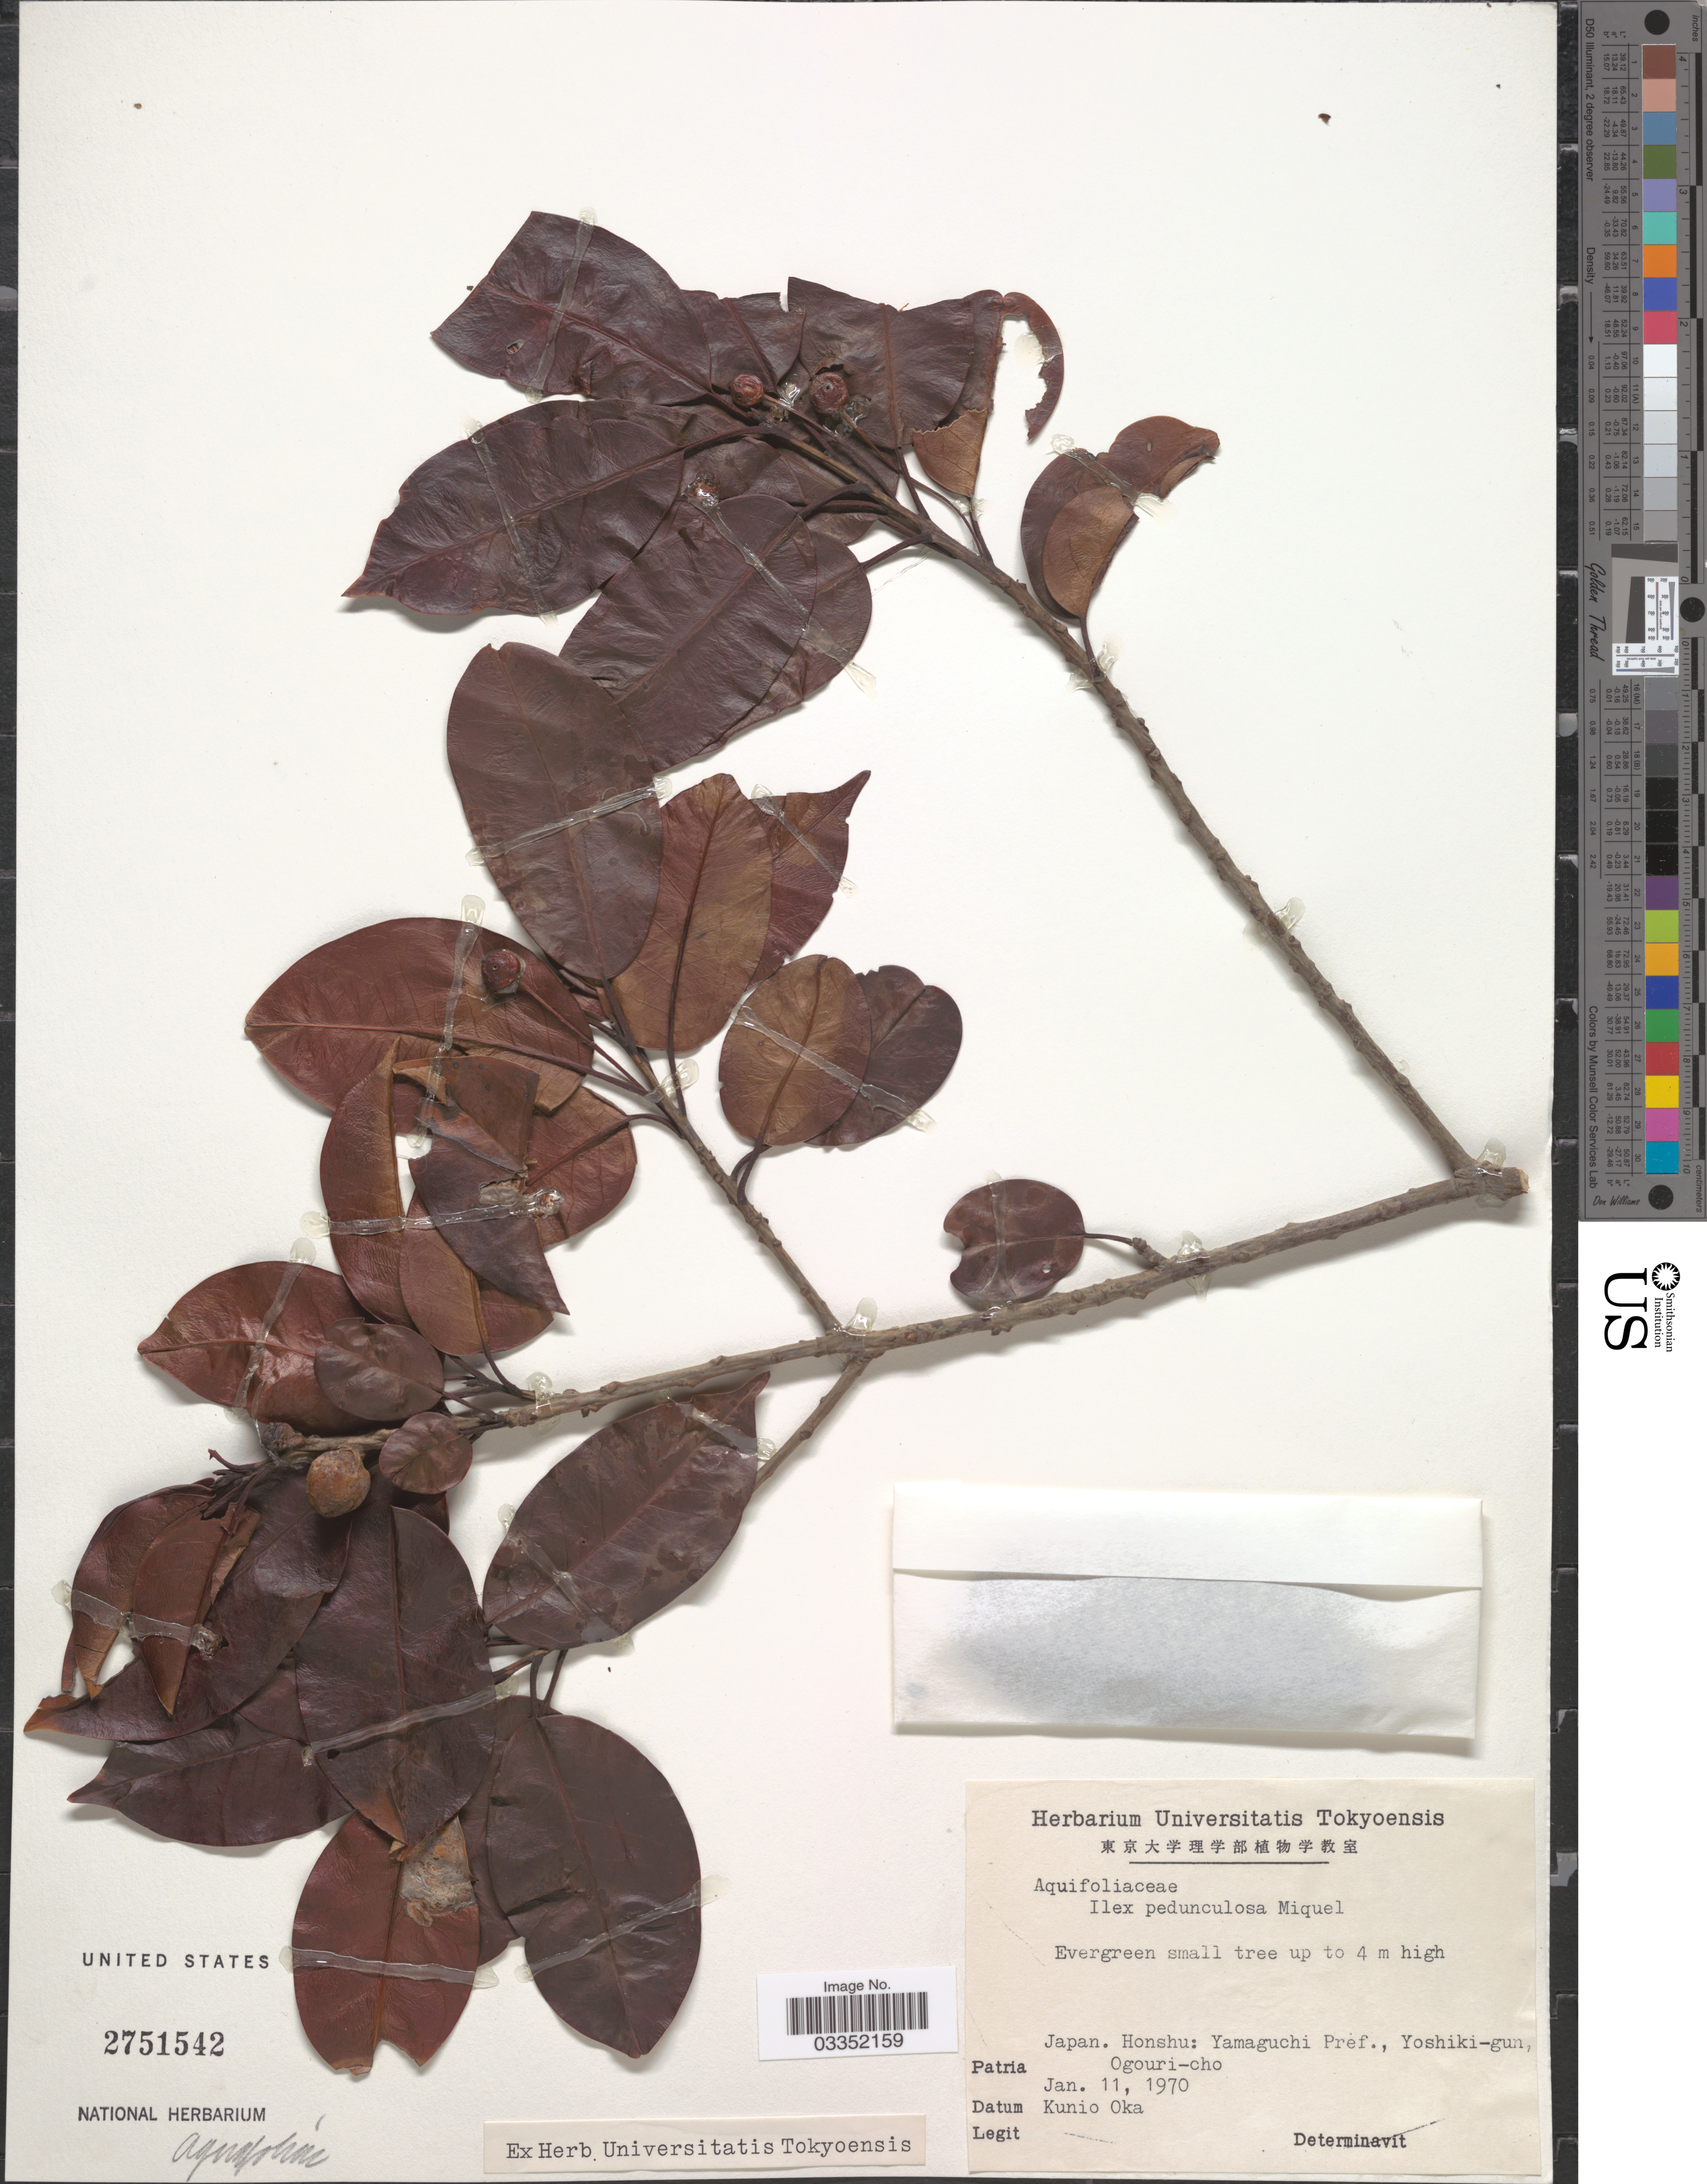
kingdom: Plantae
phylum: Tracheophyta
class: Magnoliopsida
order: Aquifoliales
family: Aquifoliaceae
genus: Ilex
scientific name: Ilex pedunculosa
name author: Miq.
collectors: K. Oka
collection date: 1970-01-11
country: Japan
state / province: Yamaguti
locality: Honshu: Yamaguchi Pref., Yoshiki-gun, Ogouri-cho.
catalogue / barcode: US 2751542